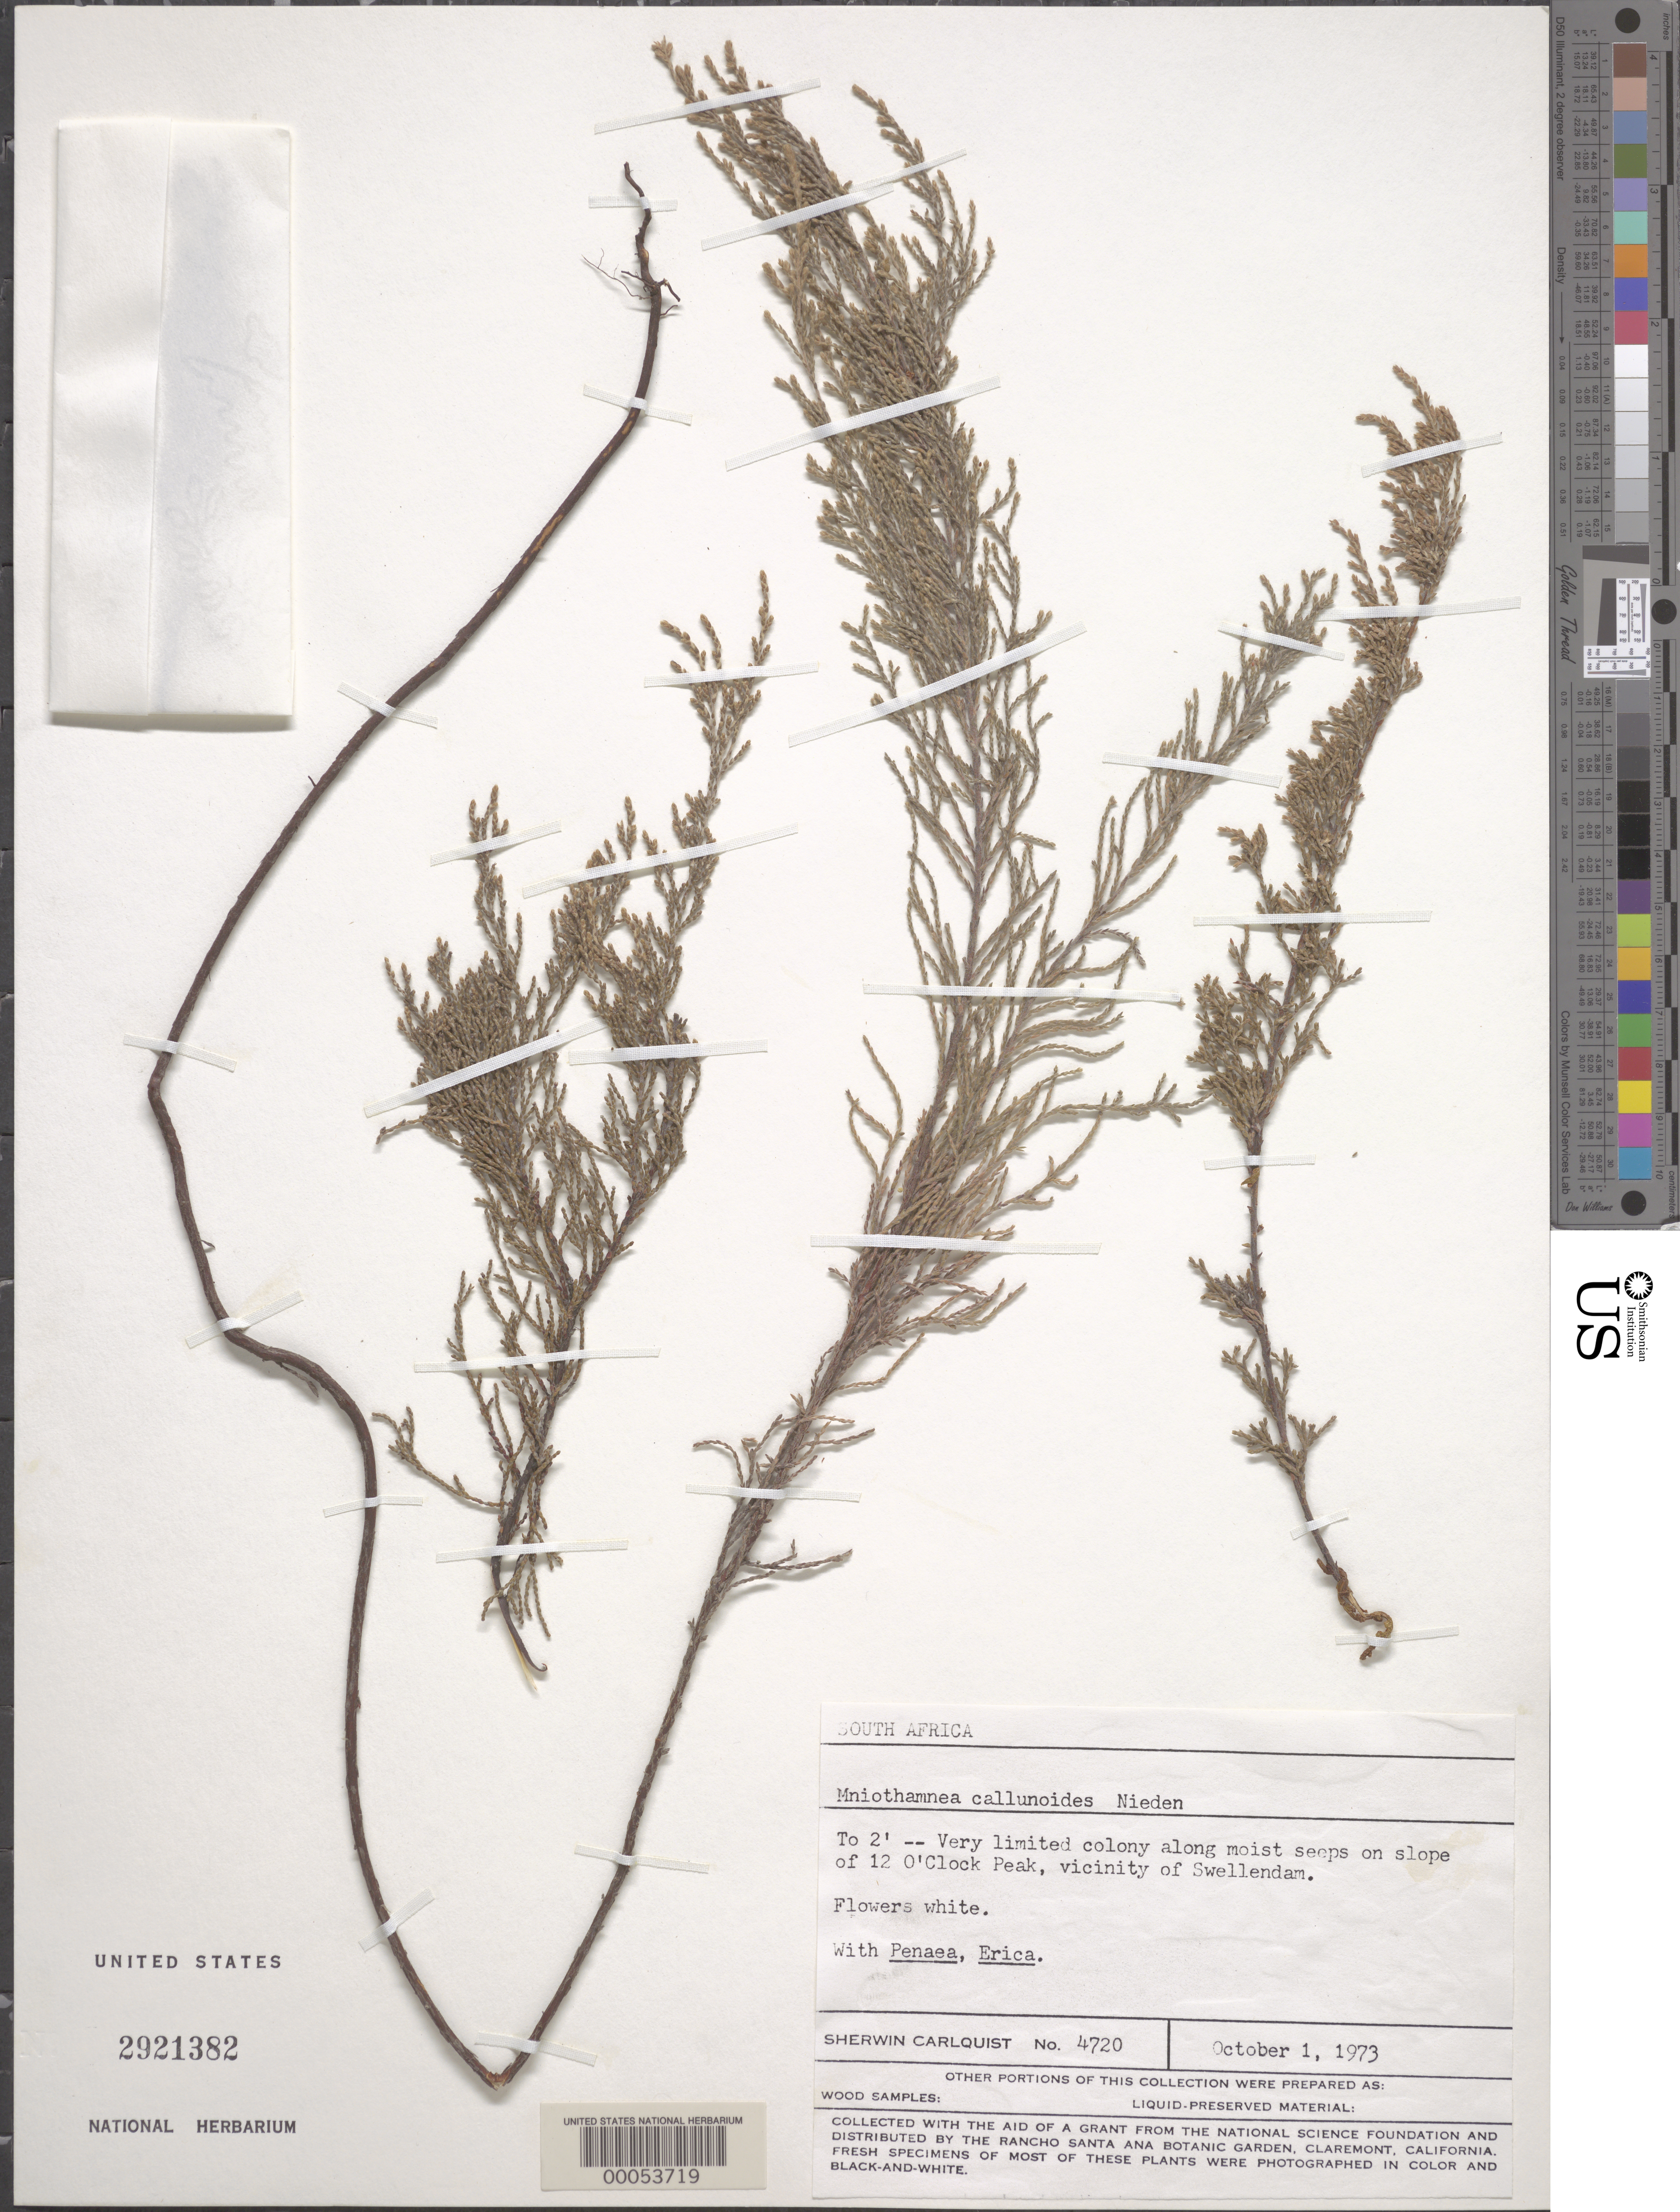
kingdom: Plantae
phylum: Tracheophyta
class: Magnoliopsida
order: Bruniales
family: Bruniaceae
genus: Mniothamnea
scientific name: Mniothamnea callunoides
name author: (Oliv.) Nied.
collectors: S. Carlquist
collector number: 4720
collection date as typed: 01 Oct 1973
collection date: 1973-10-01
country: South Africa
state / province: Western Cape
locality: Swellendam, clock peaks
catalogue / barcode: US 2921382